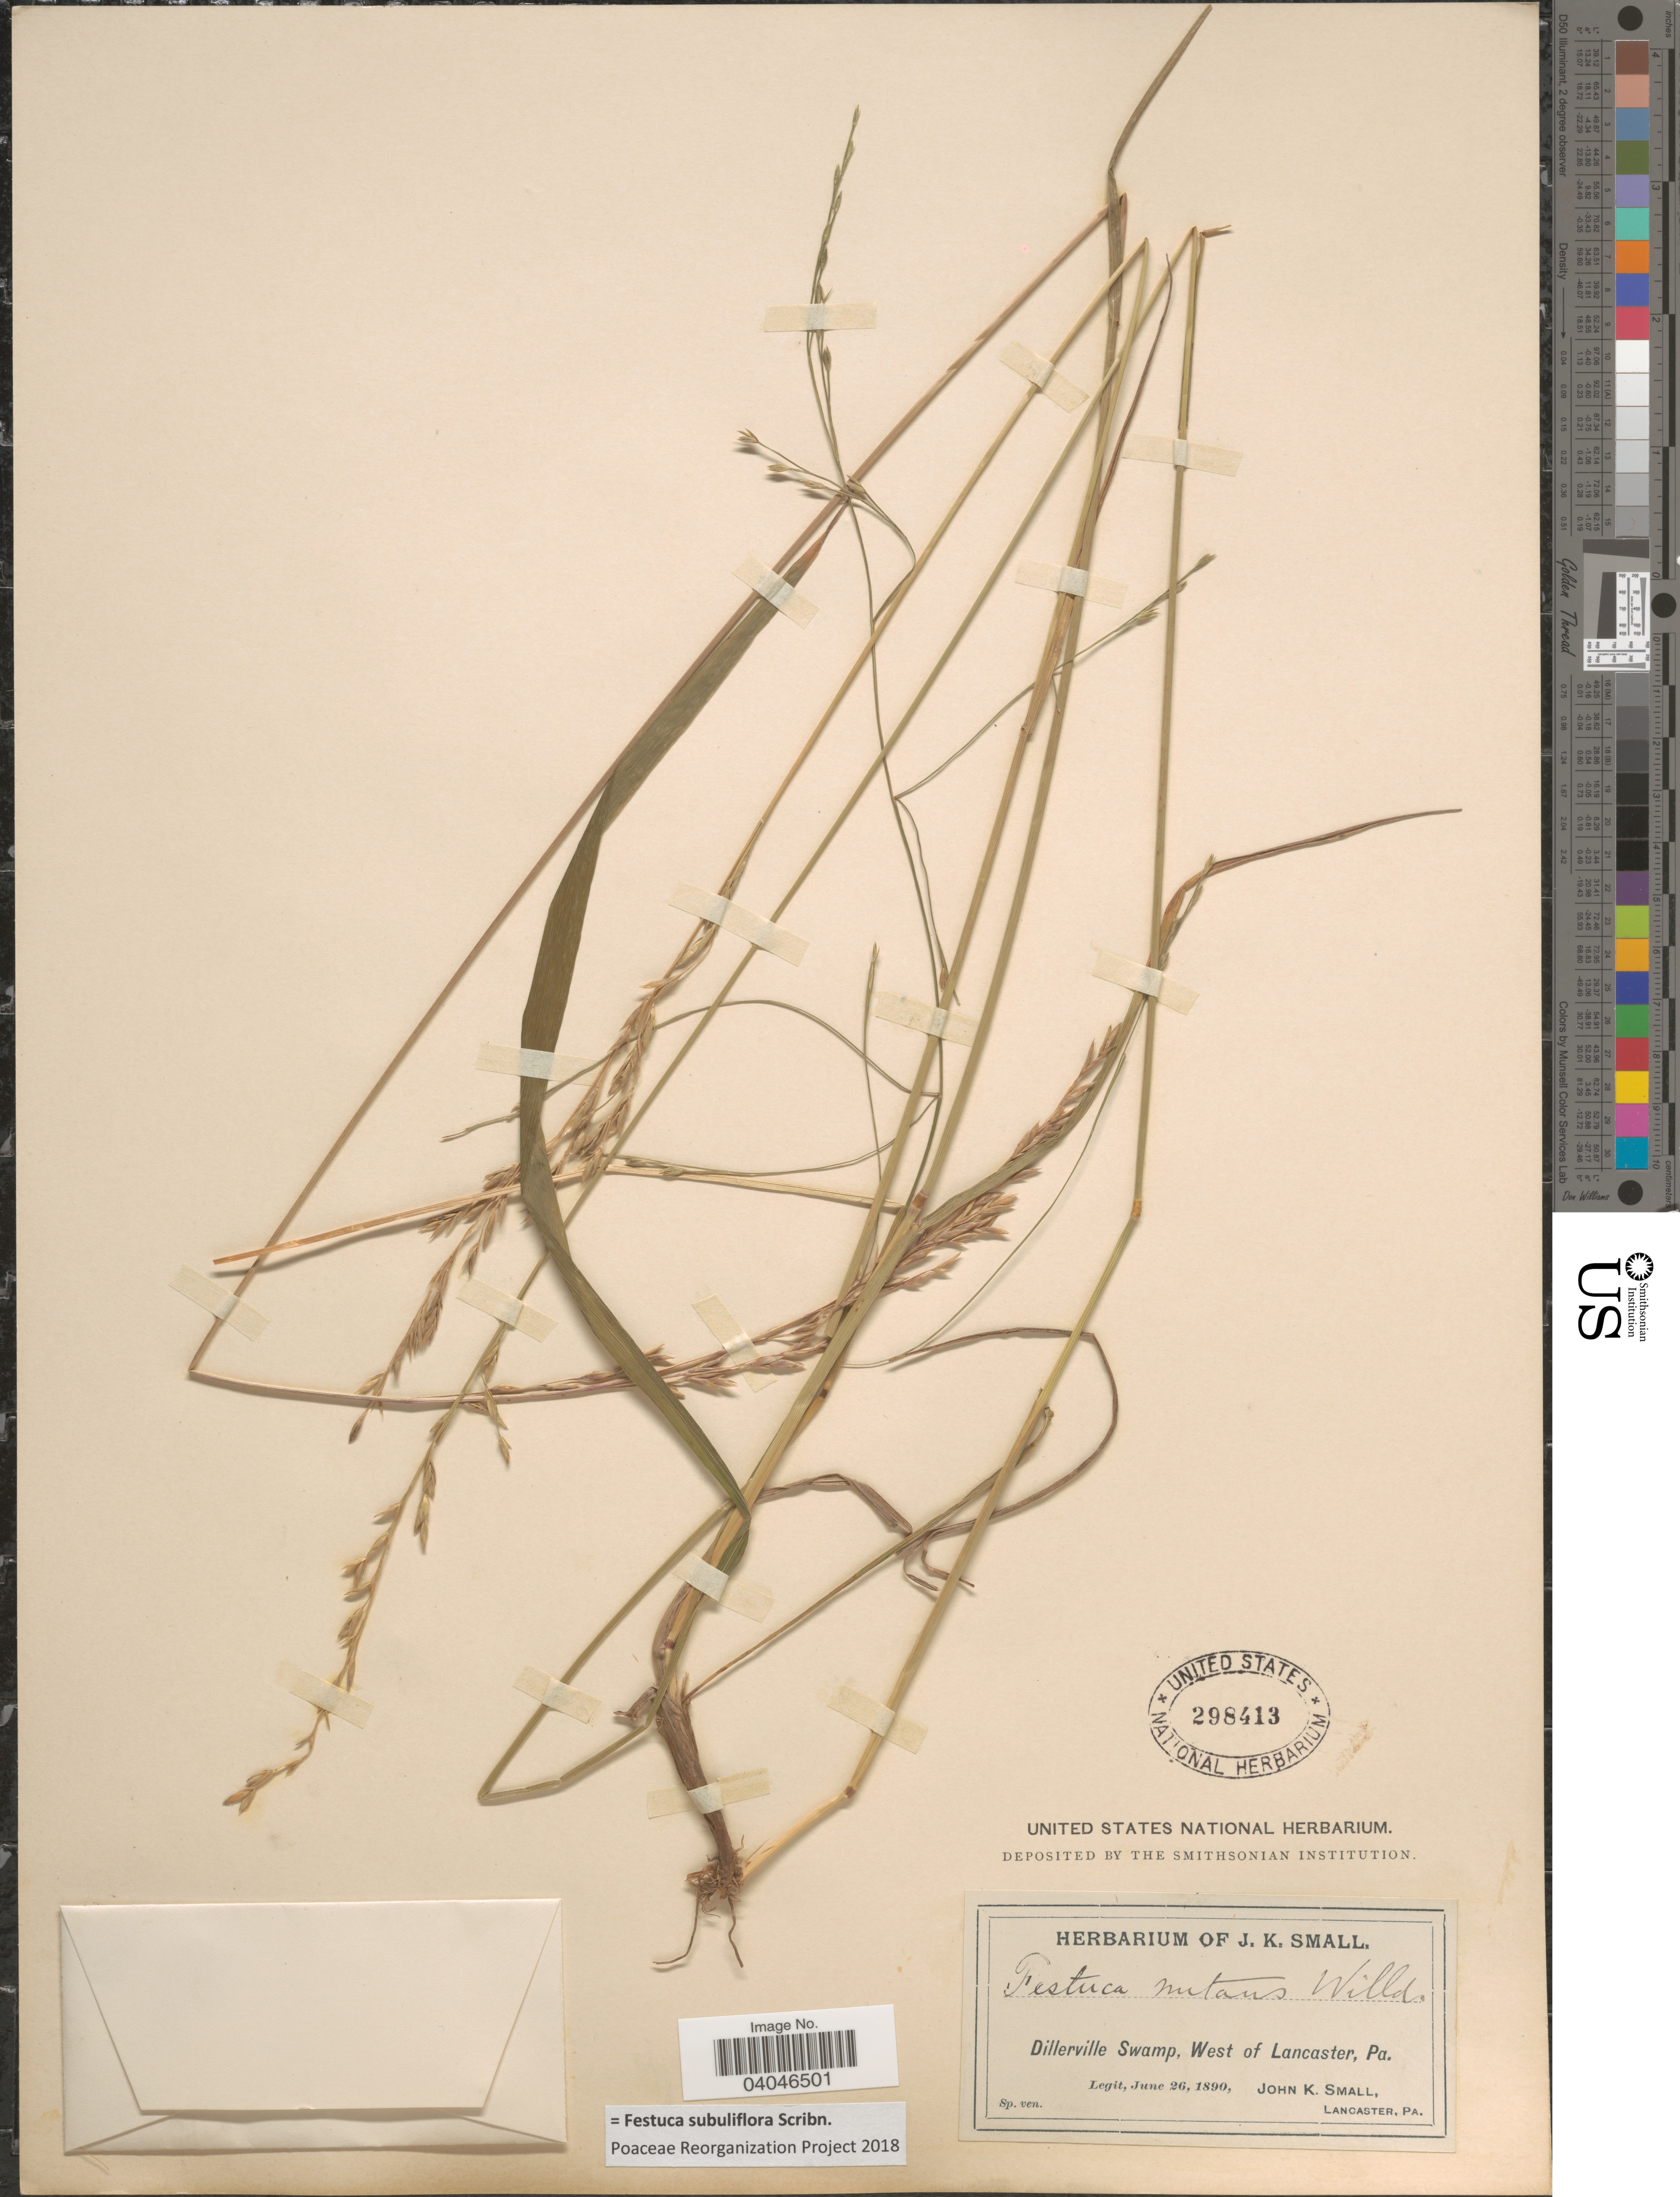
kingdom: Plantae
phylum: Tracheophyta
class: Liliopsida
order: Poales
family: Poaceae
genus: Festuca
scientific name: Festuca subuliflora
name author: Scribn.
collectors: J. K. Small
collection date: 1890-06-26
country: United States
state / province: Pennsylvania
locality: Dillerville Swamp, West of Lancaster.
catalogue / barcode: US 298413